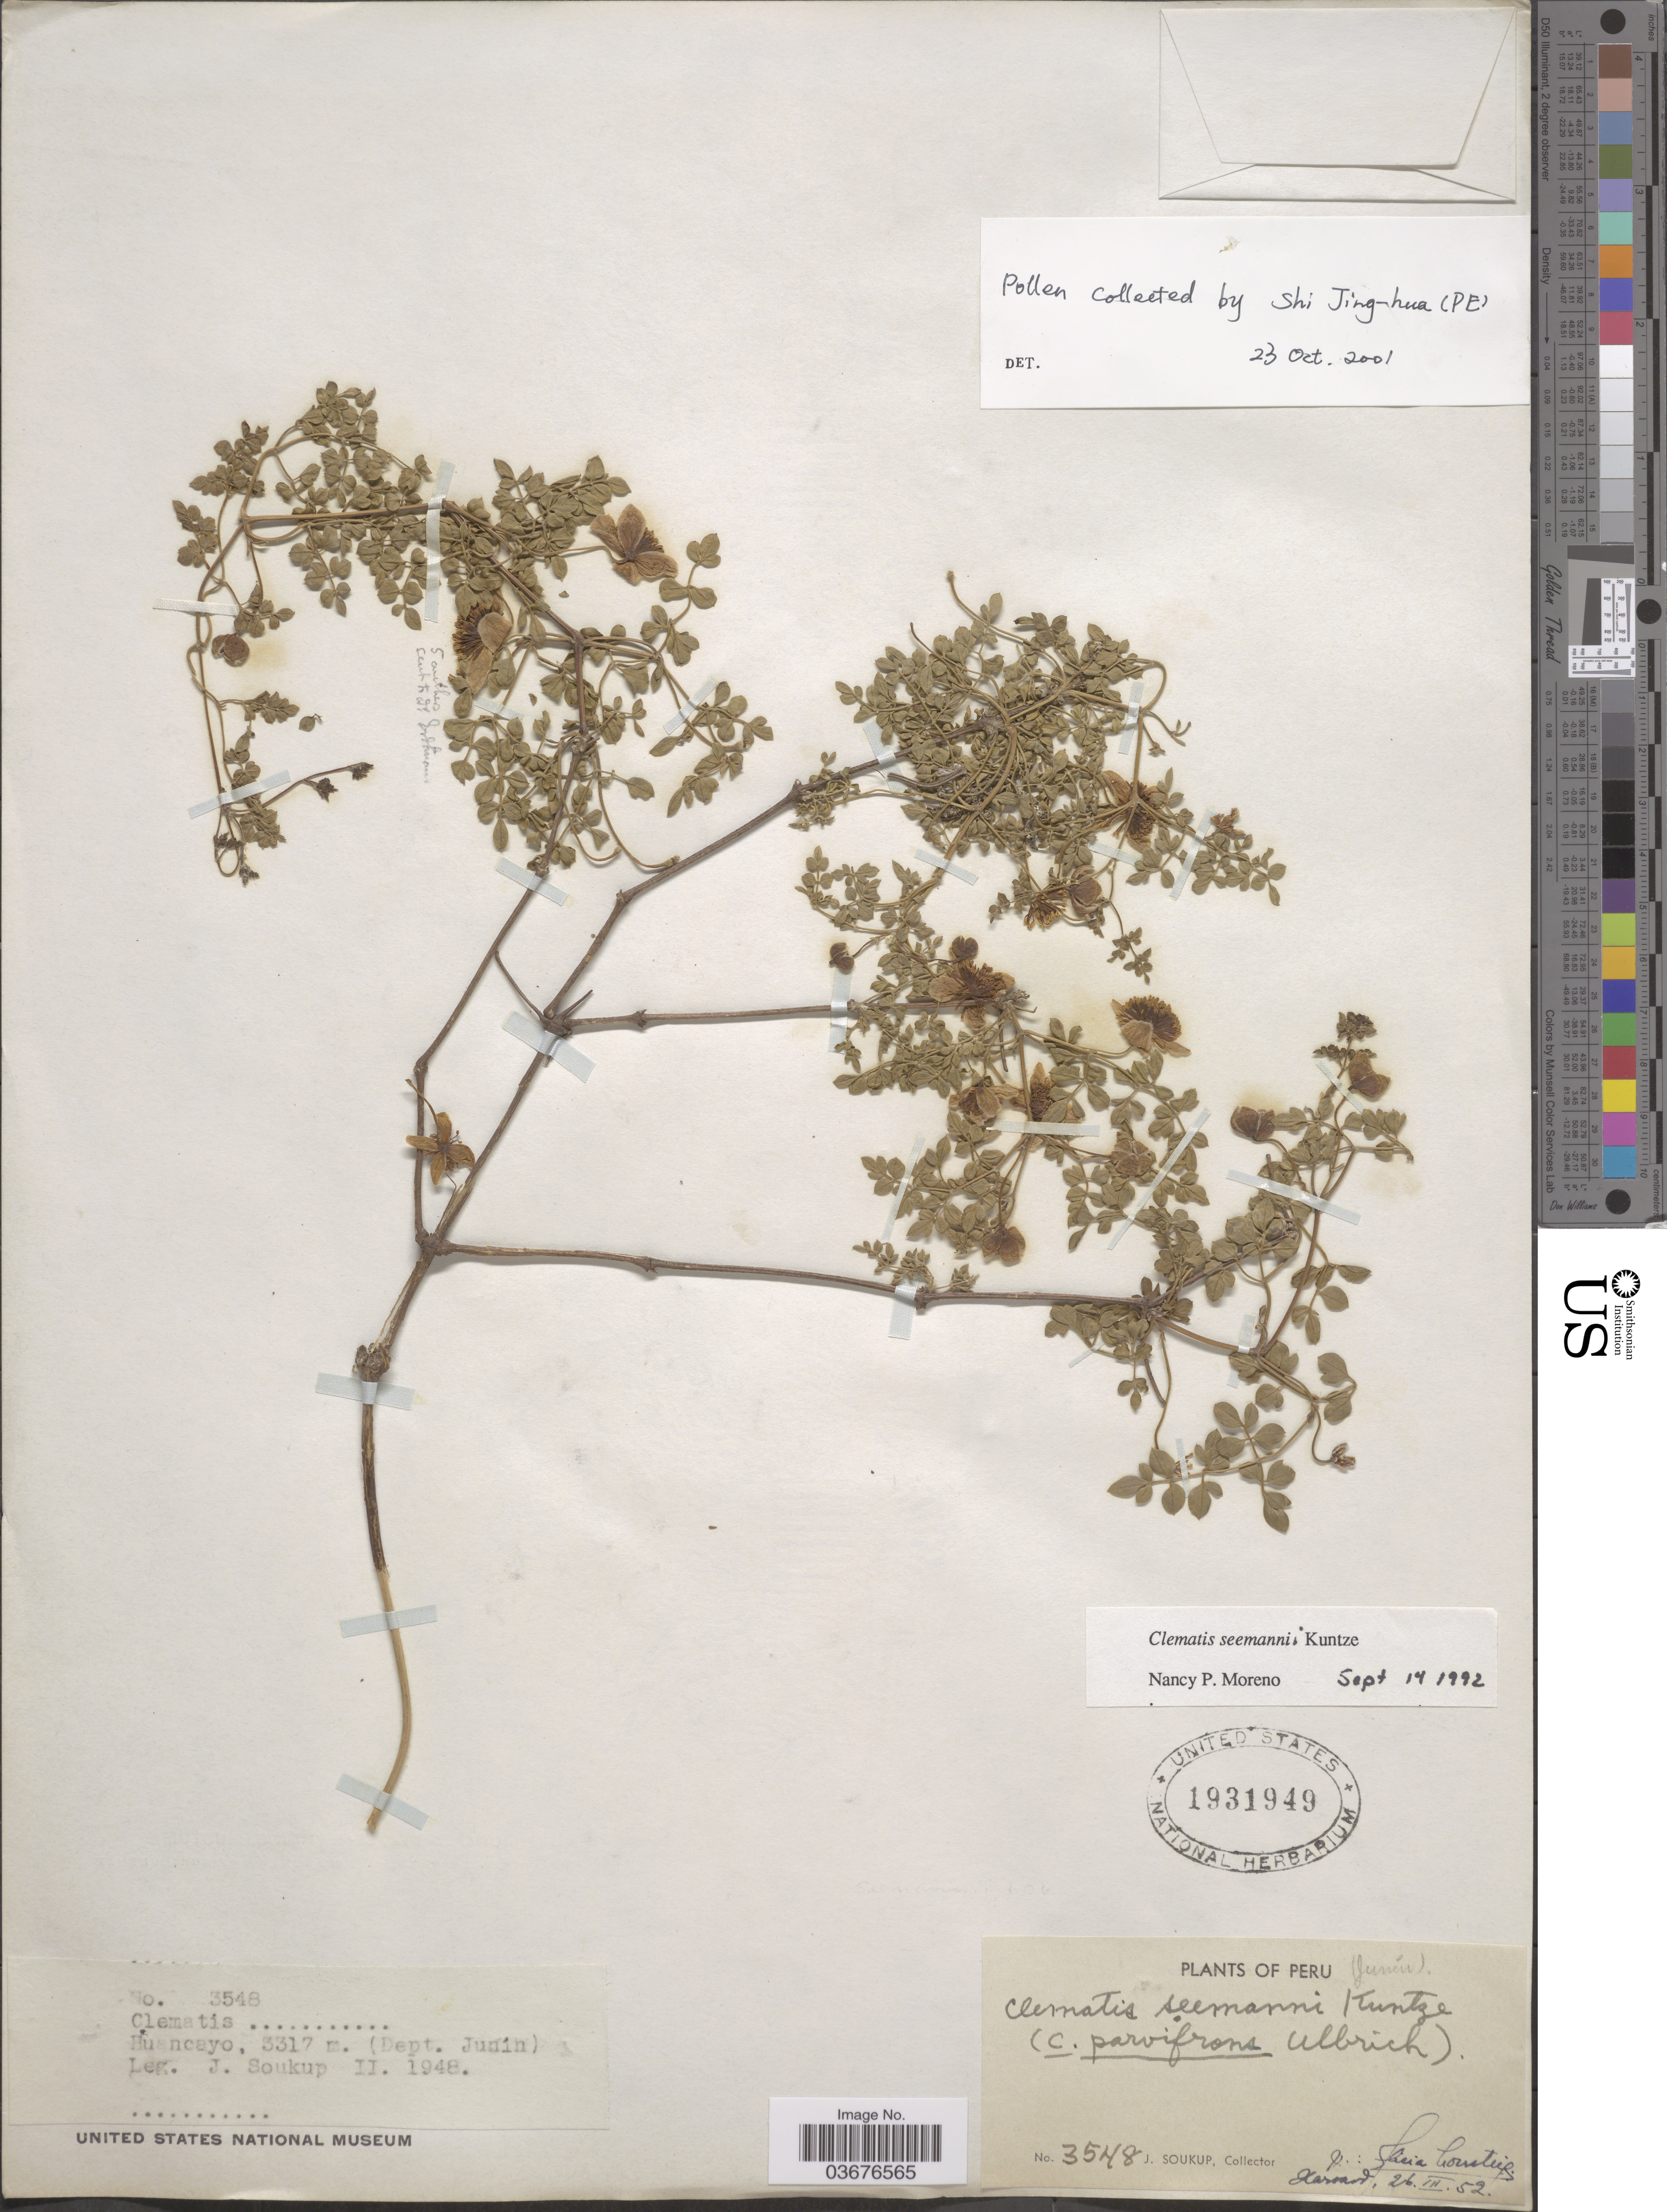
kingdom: Plantae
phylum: Tracheophyta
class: Magnoliopsida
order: Ranunculales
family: Ranunculaceae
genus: Clematis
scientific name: Clematis seemannii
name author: Kuntze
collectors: J. Soukop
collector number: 3548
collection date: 1948-02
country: Peru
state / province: Junín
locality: Huancayo, (Dept. Junín).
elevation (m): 3317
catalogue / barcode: US 1931949